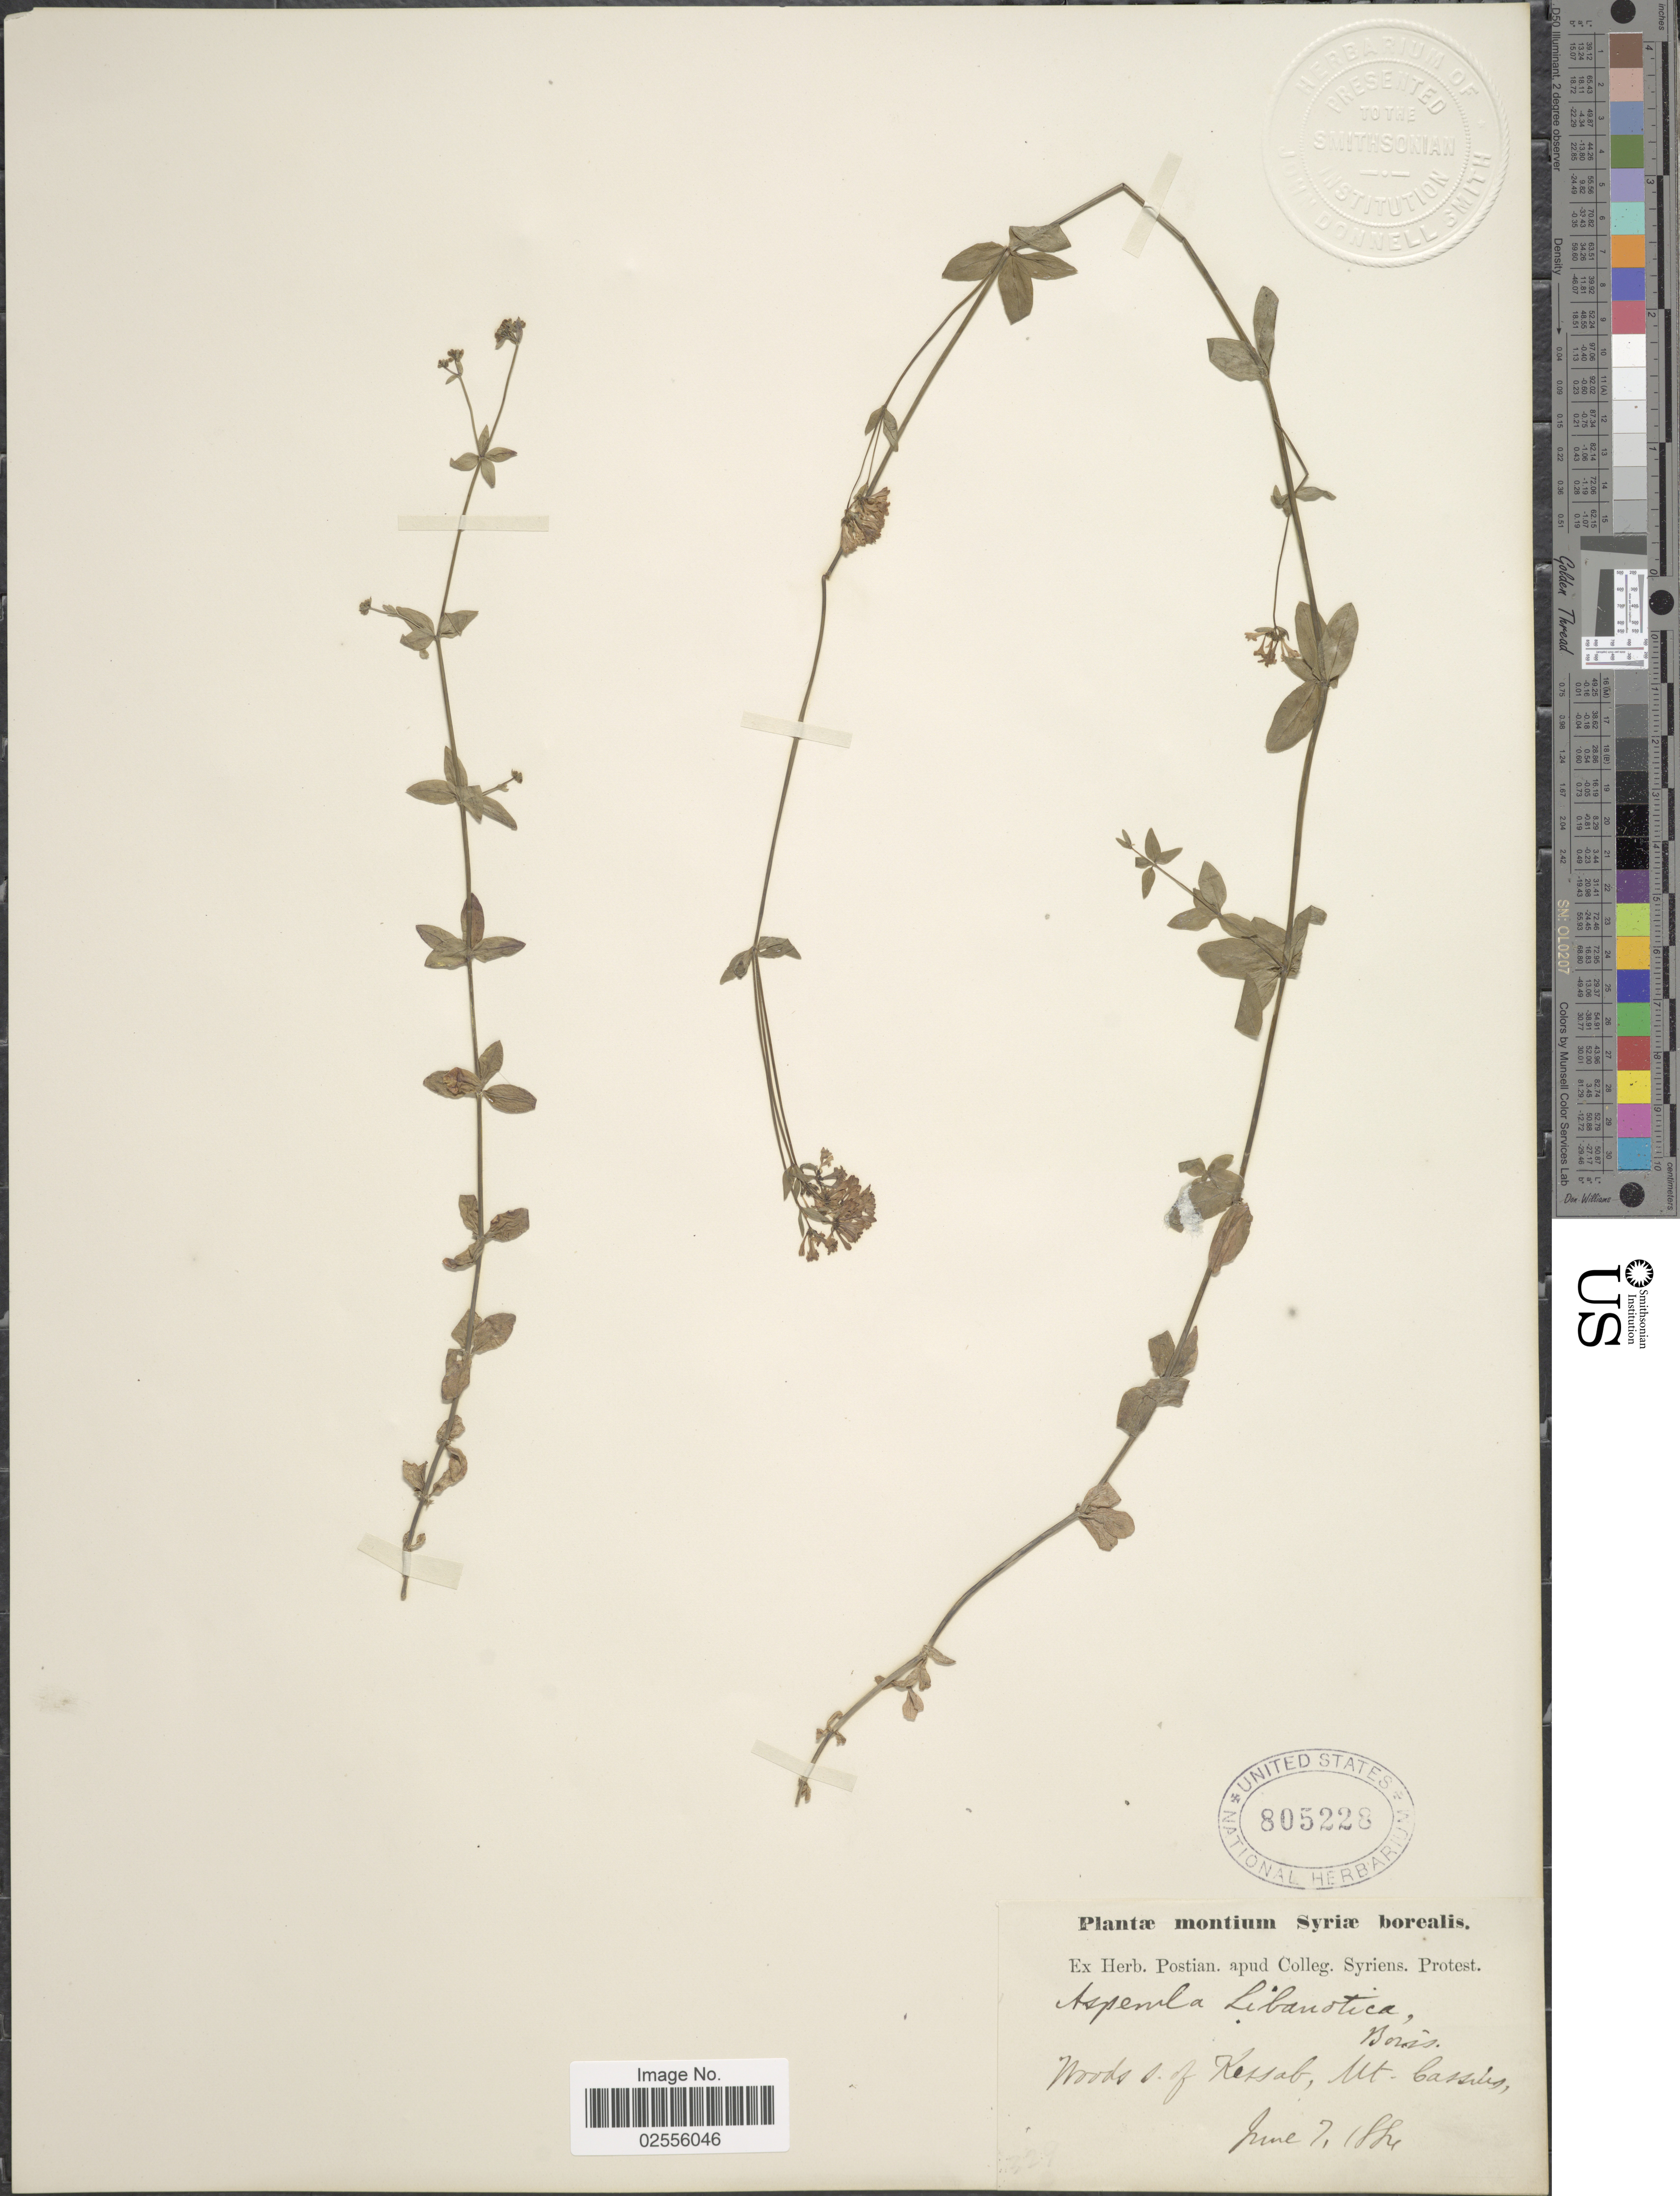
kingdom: Plantae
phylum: Tracheophyta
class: Magnoliopsida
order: Gentianales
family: Rubiaceae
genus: Asperula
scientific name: Asperula libanotica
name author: Boiss.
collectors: ex herb. Postian. apud Colleg. Syriens. Protest. USE "Fannie P. A. Shepard" (10308853) AS PRIMARY COLLECTOR INSTEAD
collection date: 1884-06-07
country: Syria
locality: Montium Syriae borealis, Woods s. of Kessab, Mount Casius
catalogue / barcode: US 805228